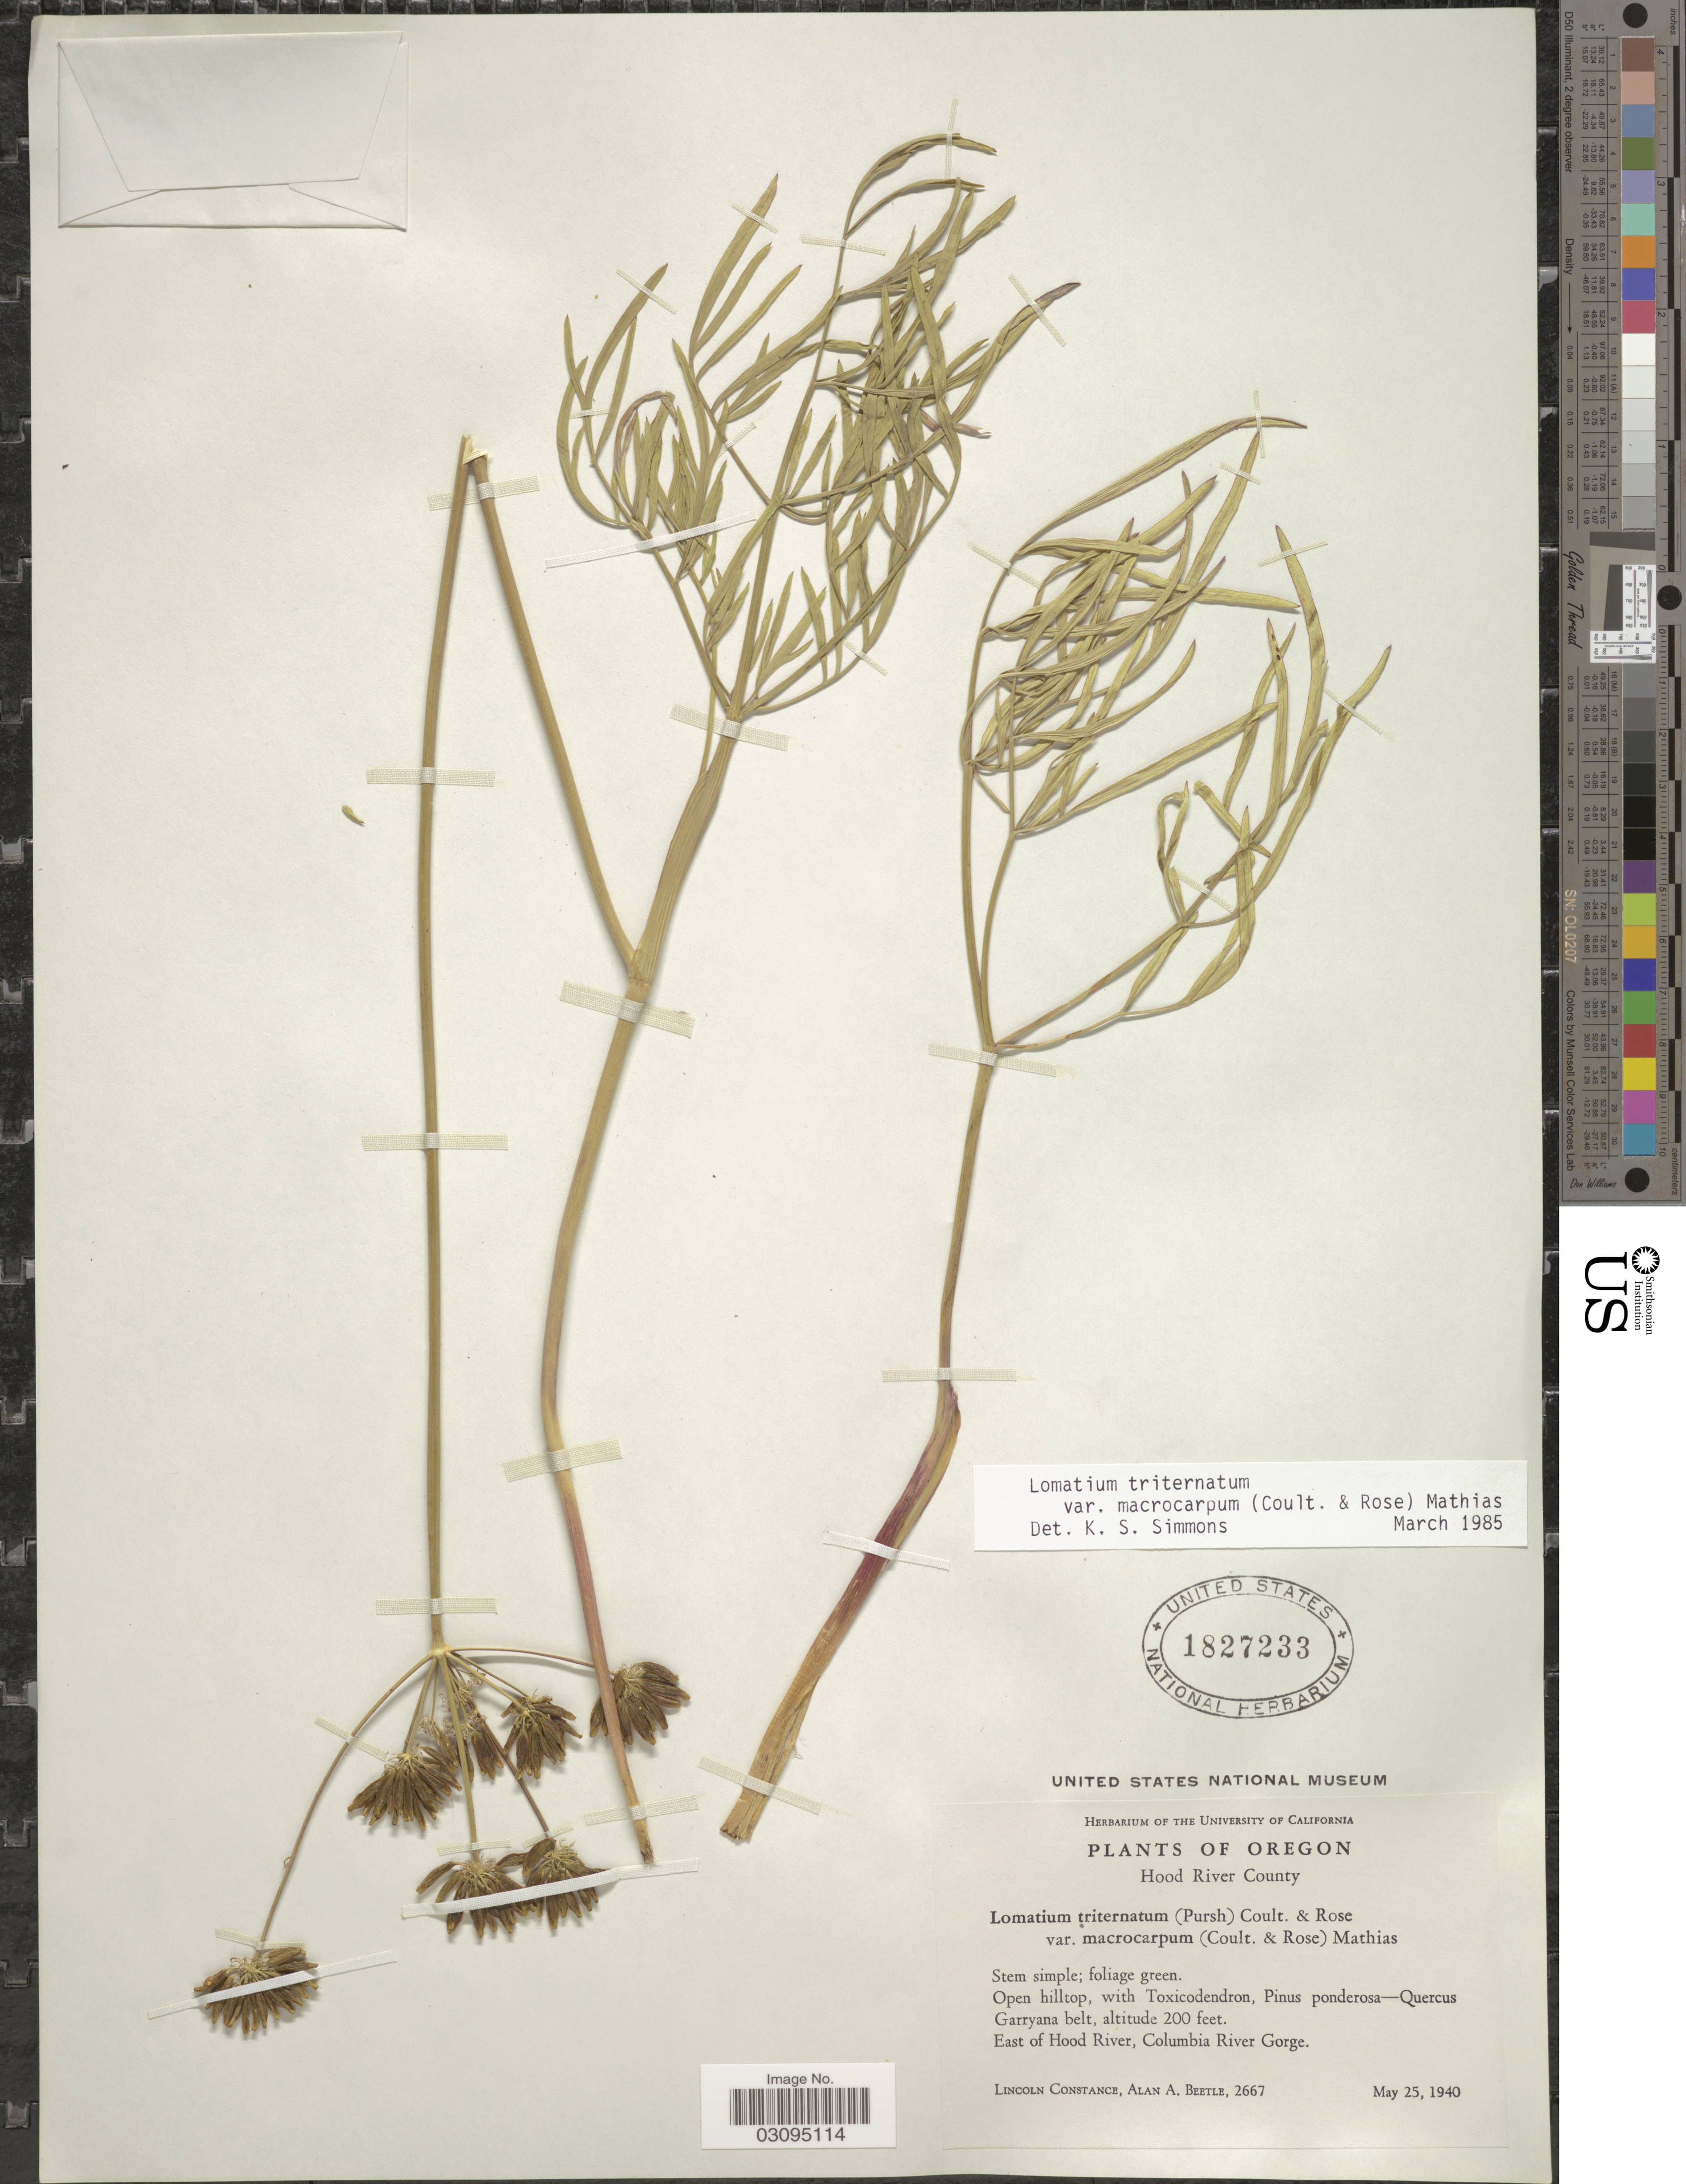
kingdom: Plantae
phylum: Tracheophyta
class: Magnoliopsida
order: Apiales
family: Apiaceae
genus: Lomatium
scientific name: Lomatium triternatum var. macrocarpum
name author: (J.M. Coult. & Rose) Mathias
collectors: L. Constance & A. A. Beetle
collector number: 2667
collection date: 1940-05-25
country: United States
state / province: Oregon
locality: Hood River County, East of Hood River, Columbia River Gorge.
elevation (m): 61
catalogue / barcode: US 1827233